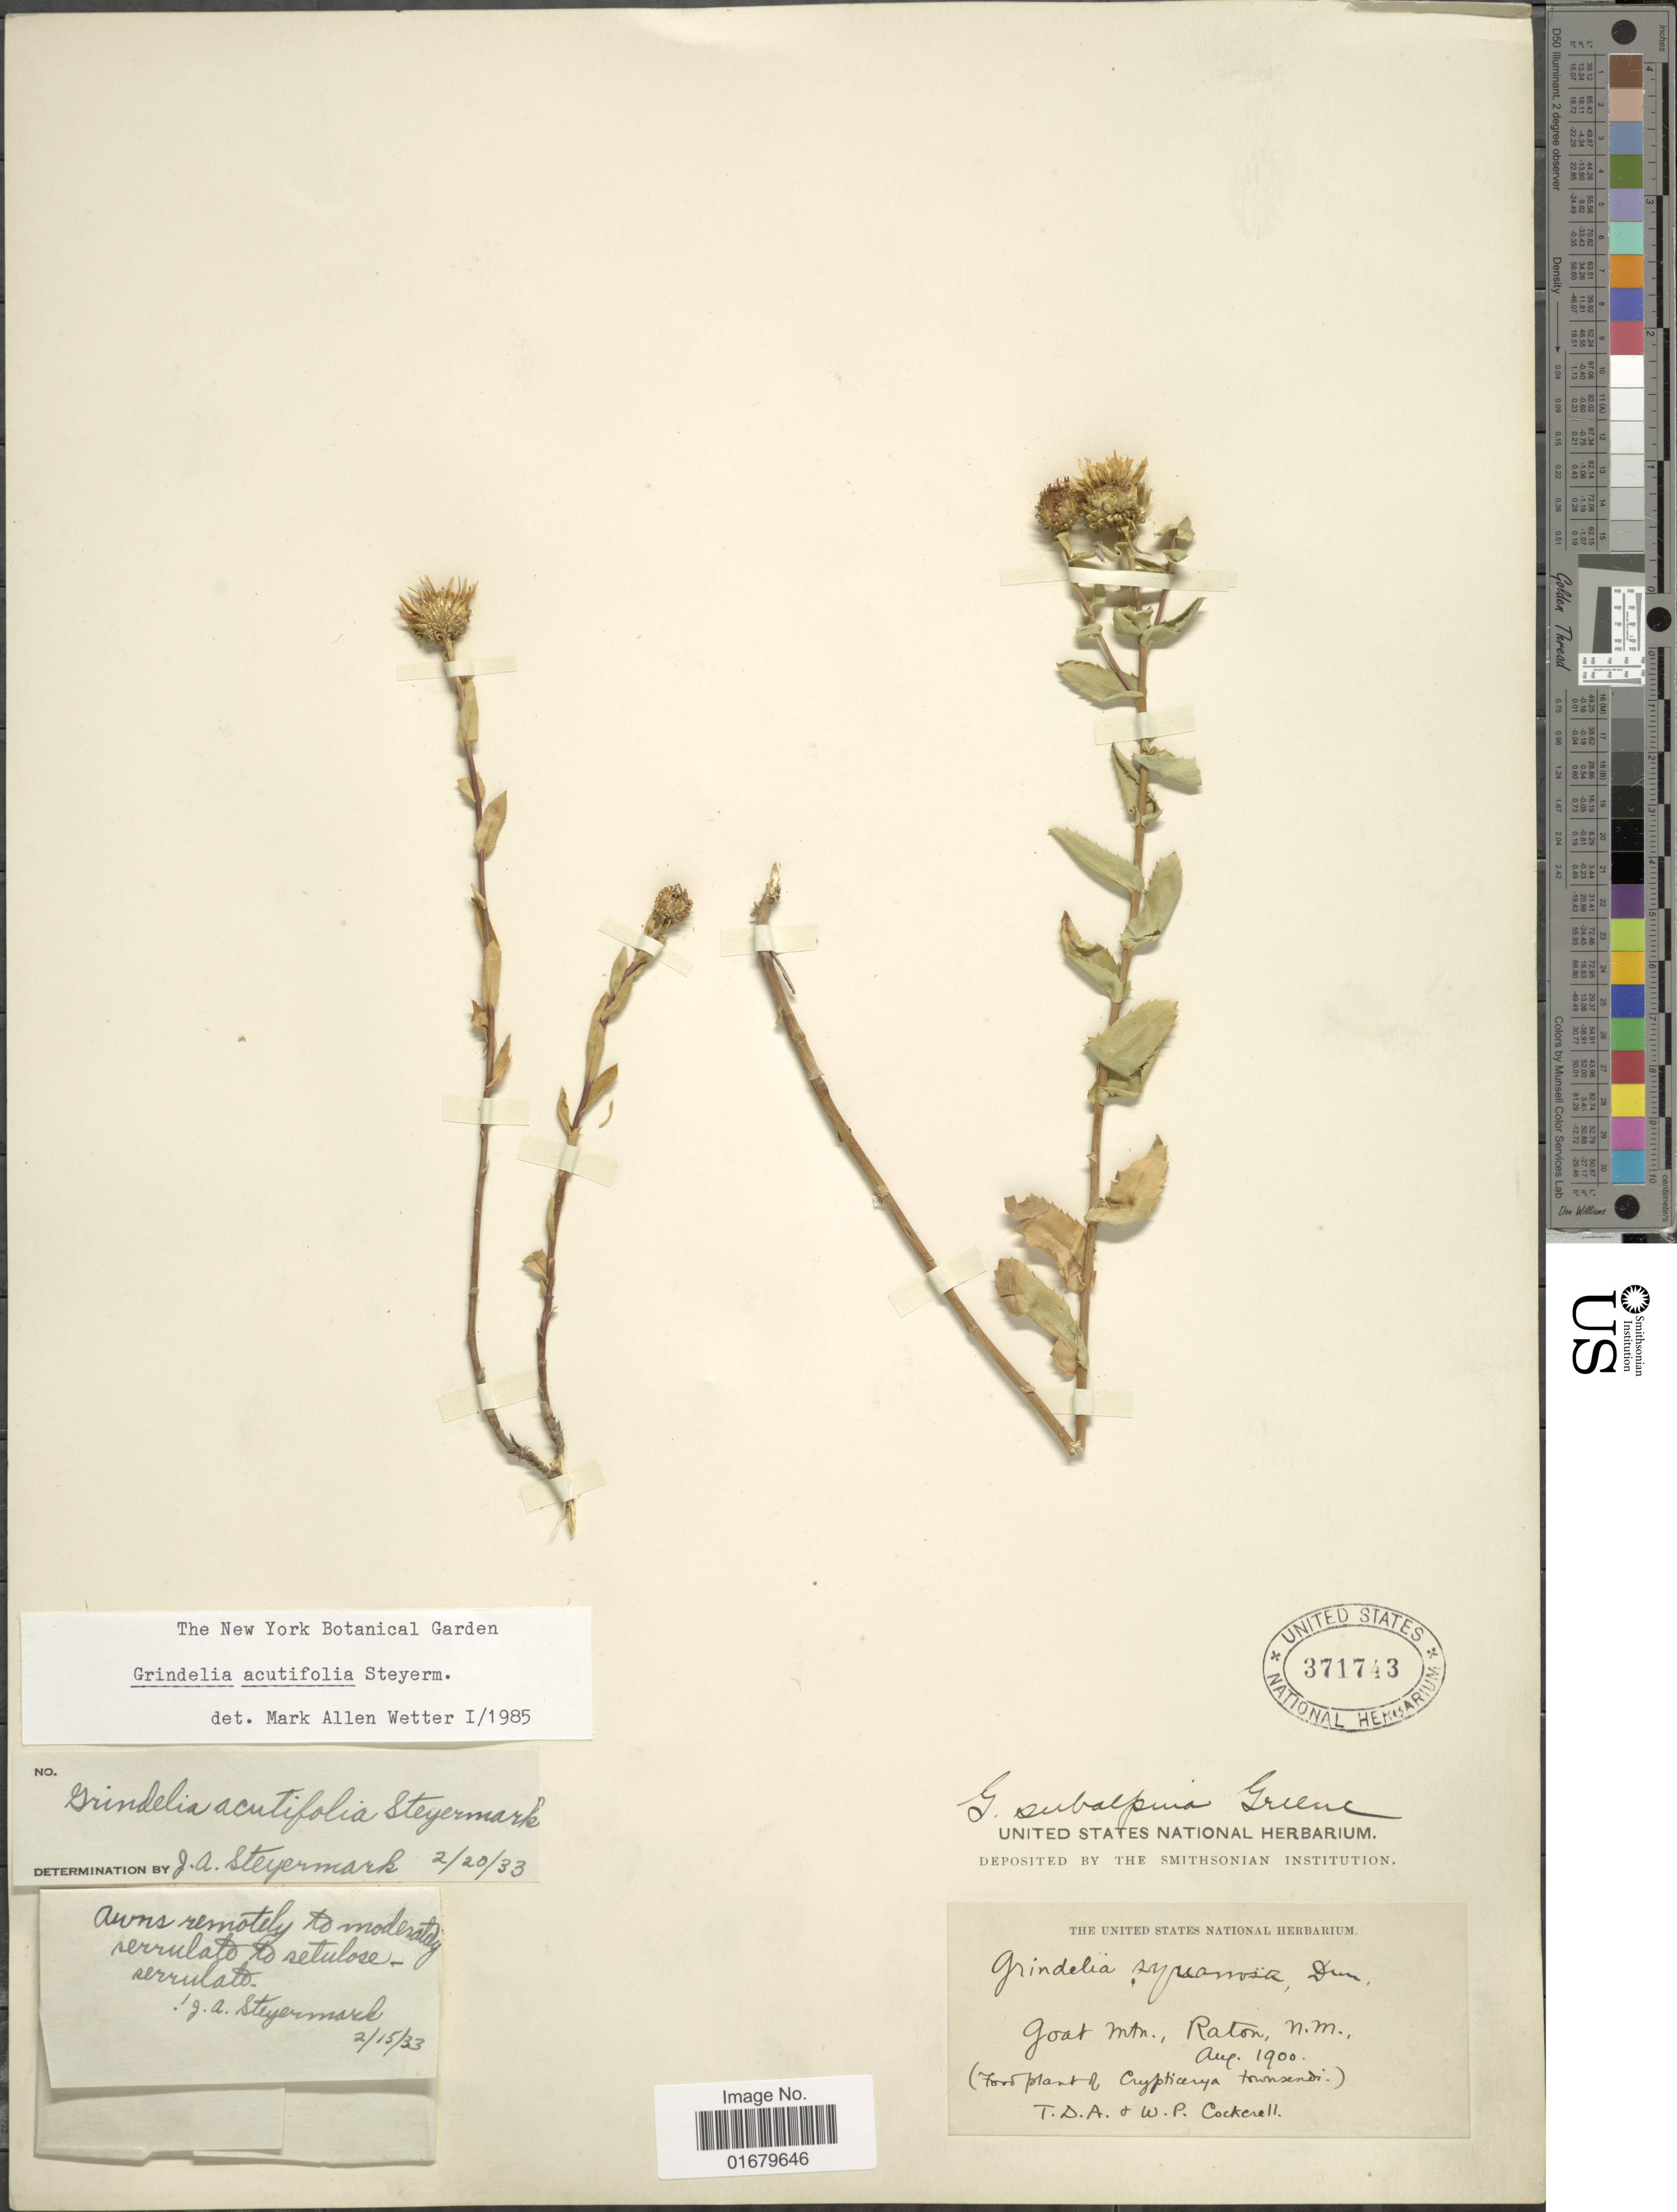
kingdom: Plantae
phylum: Tracheophyta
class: Magnoliopsida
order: Asterales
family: Asteraceae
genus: Grindelia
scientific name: Grindelia acutifolia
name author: Steyerm.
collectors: T. Cockerell & W. Cockerell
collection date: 1900-08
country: United States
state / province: New Mexico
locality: Goat Mtn, Raton.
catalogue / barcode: US 371743